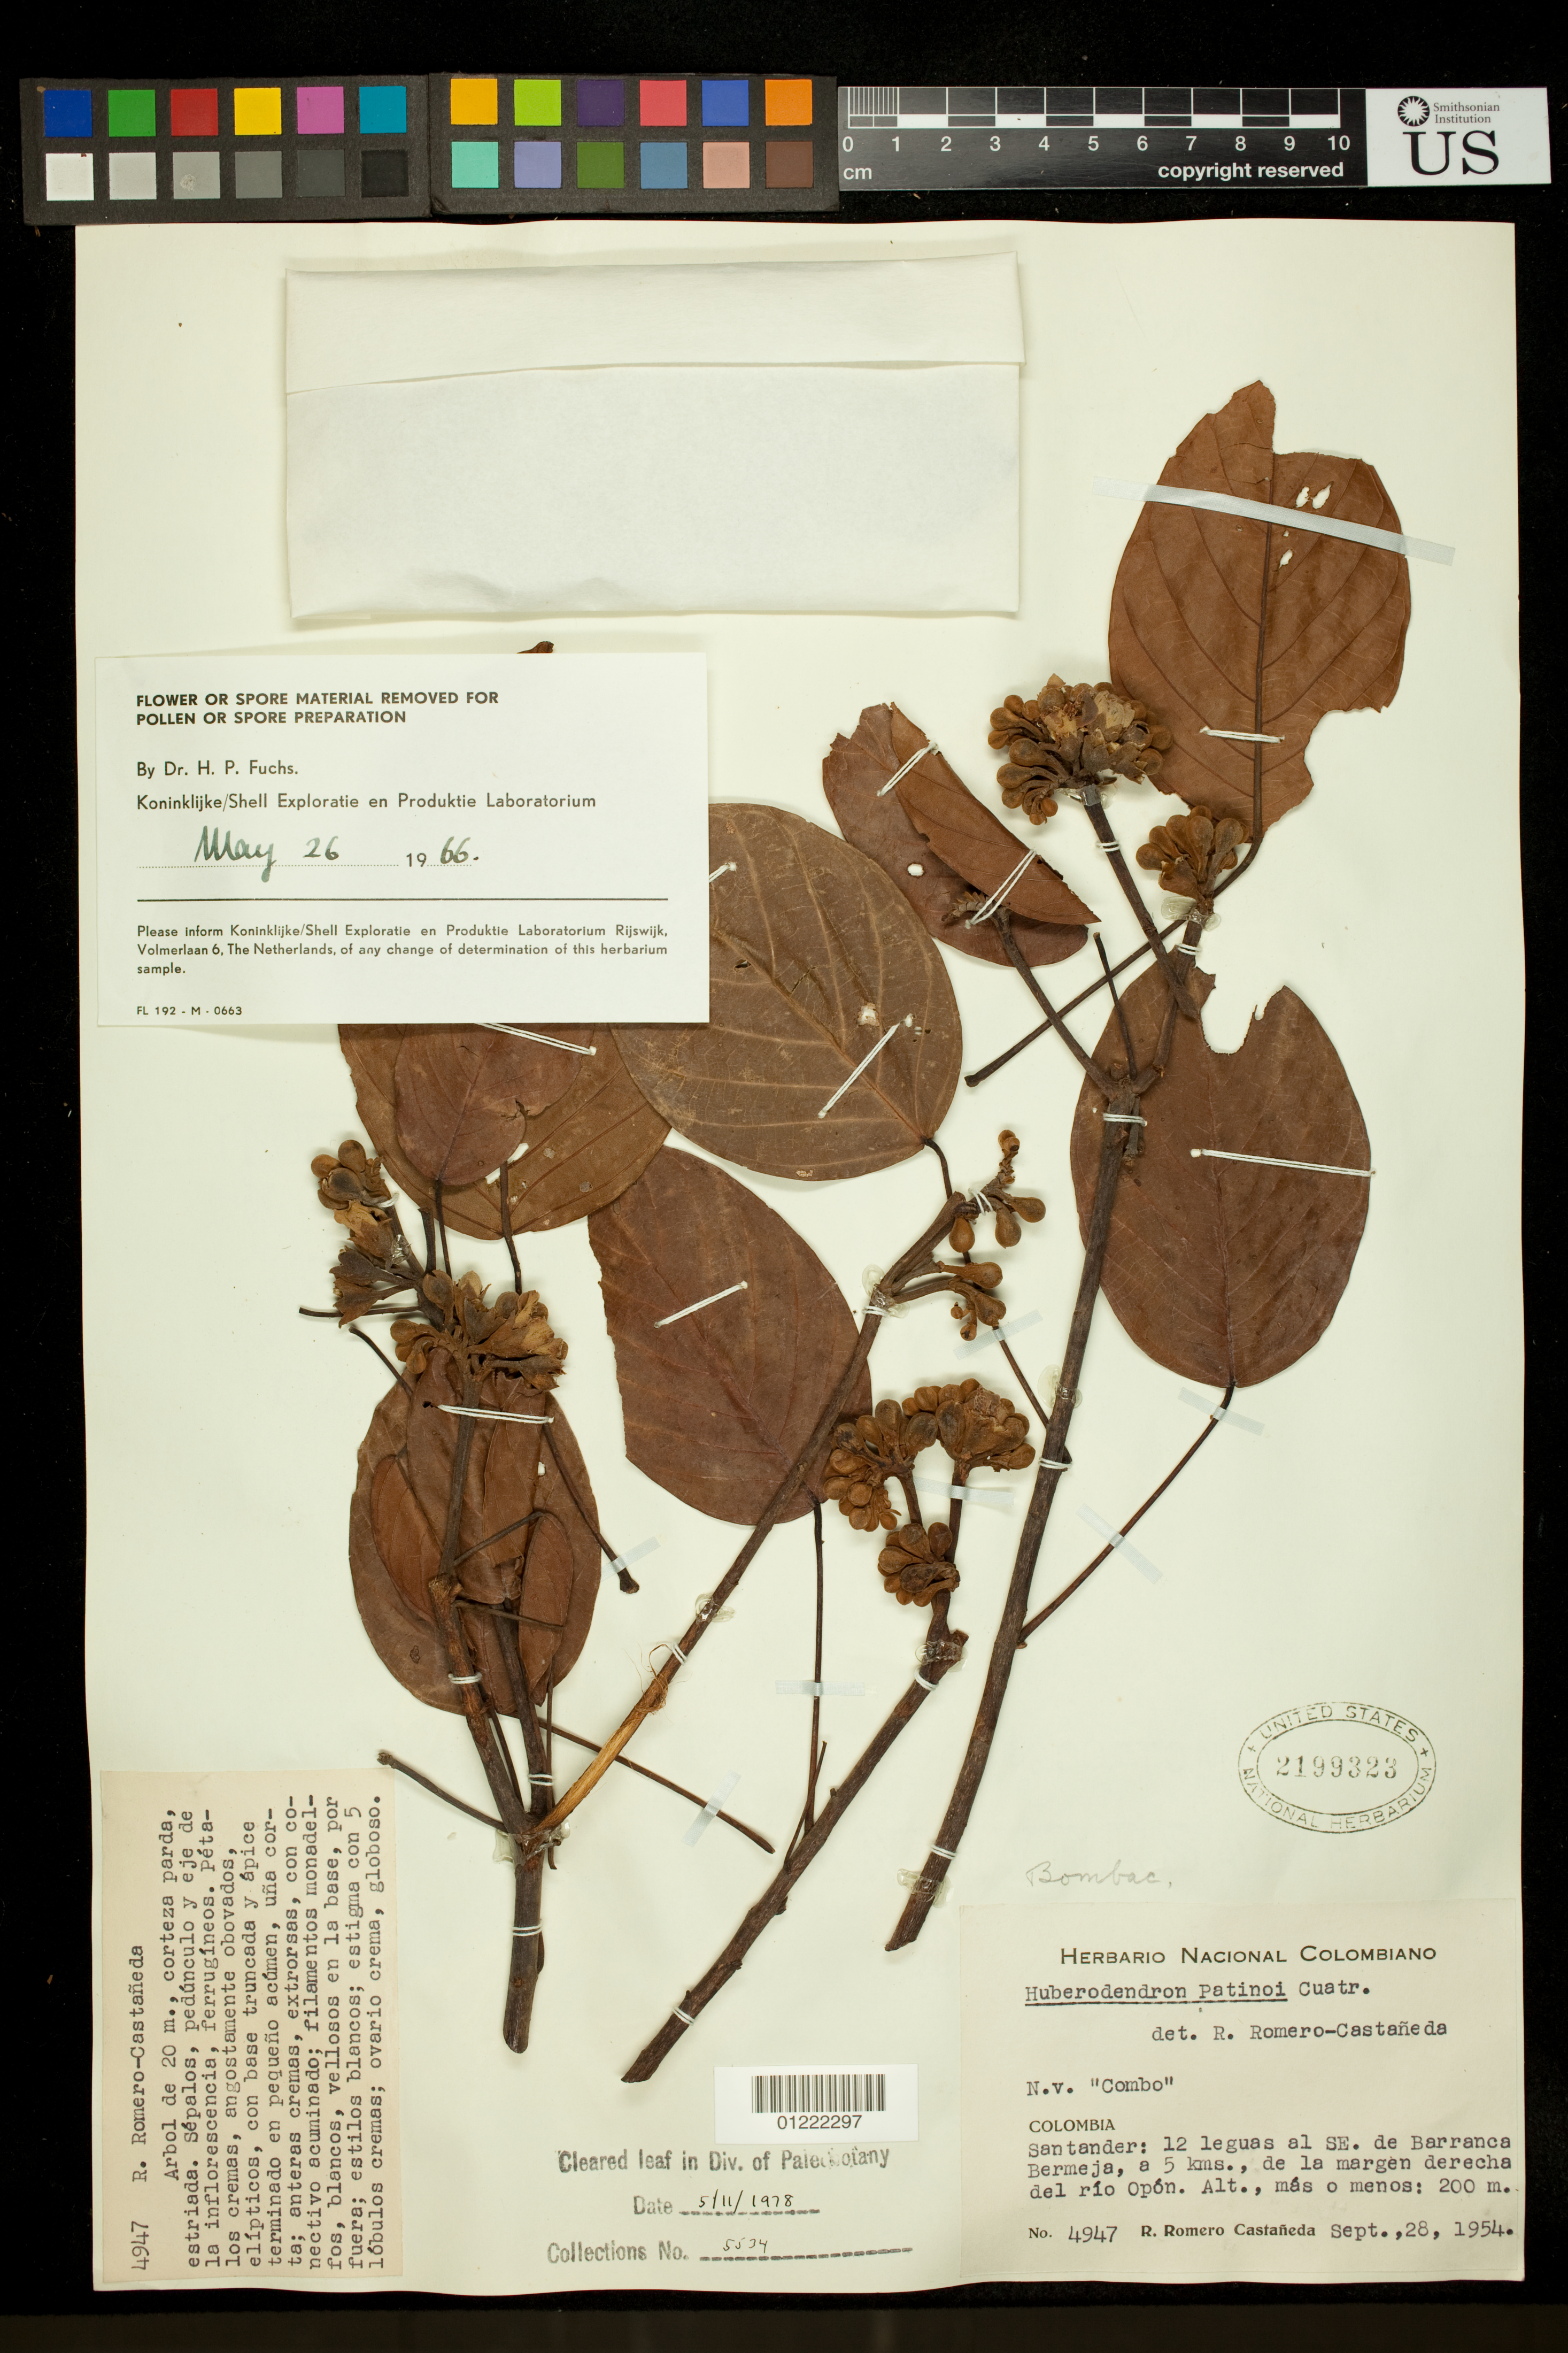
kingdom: Plantae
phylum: Tracheophyta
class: Magnoliopsida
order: Malvales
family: Malvaceae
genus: Huberodendron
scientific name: Huberodendron patinoi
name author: Cuatrec.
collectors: R. Romero Castañeda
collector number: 4947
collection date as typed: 9/28/1954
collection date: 1954-09-28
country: Colombia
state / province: Santander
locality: Santander: 12 leguas al SE de Barranca Bermeja, a 5 kms de la margen derecha del río Opón.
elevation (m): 200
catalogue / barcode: US 2199323